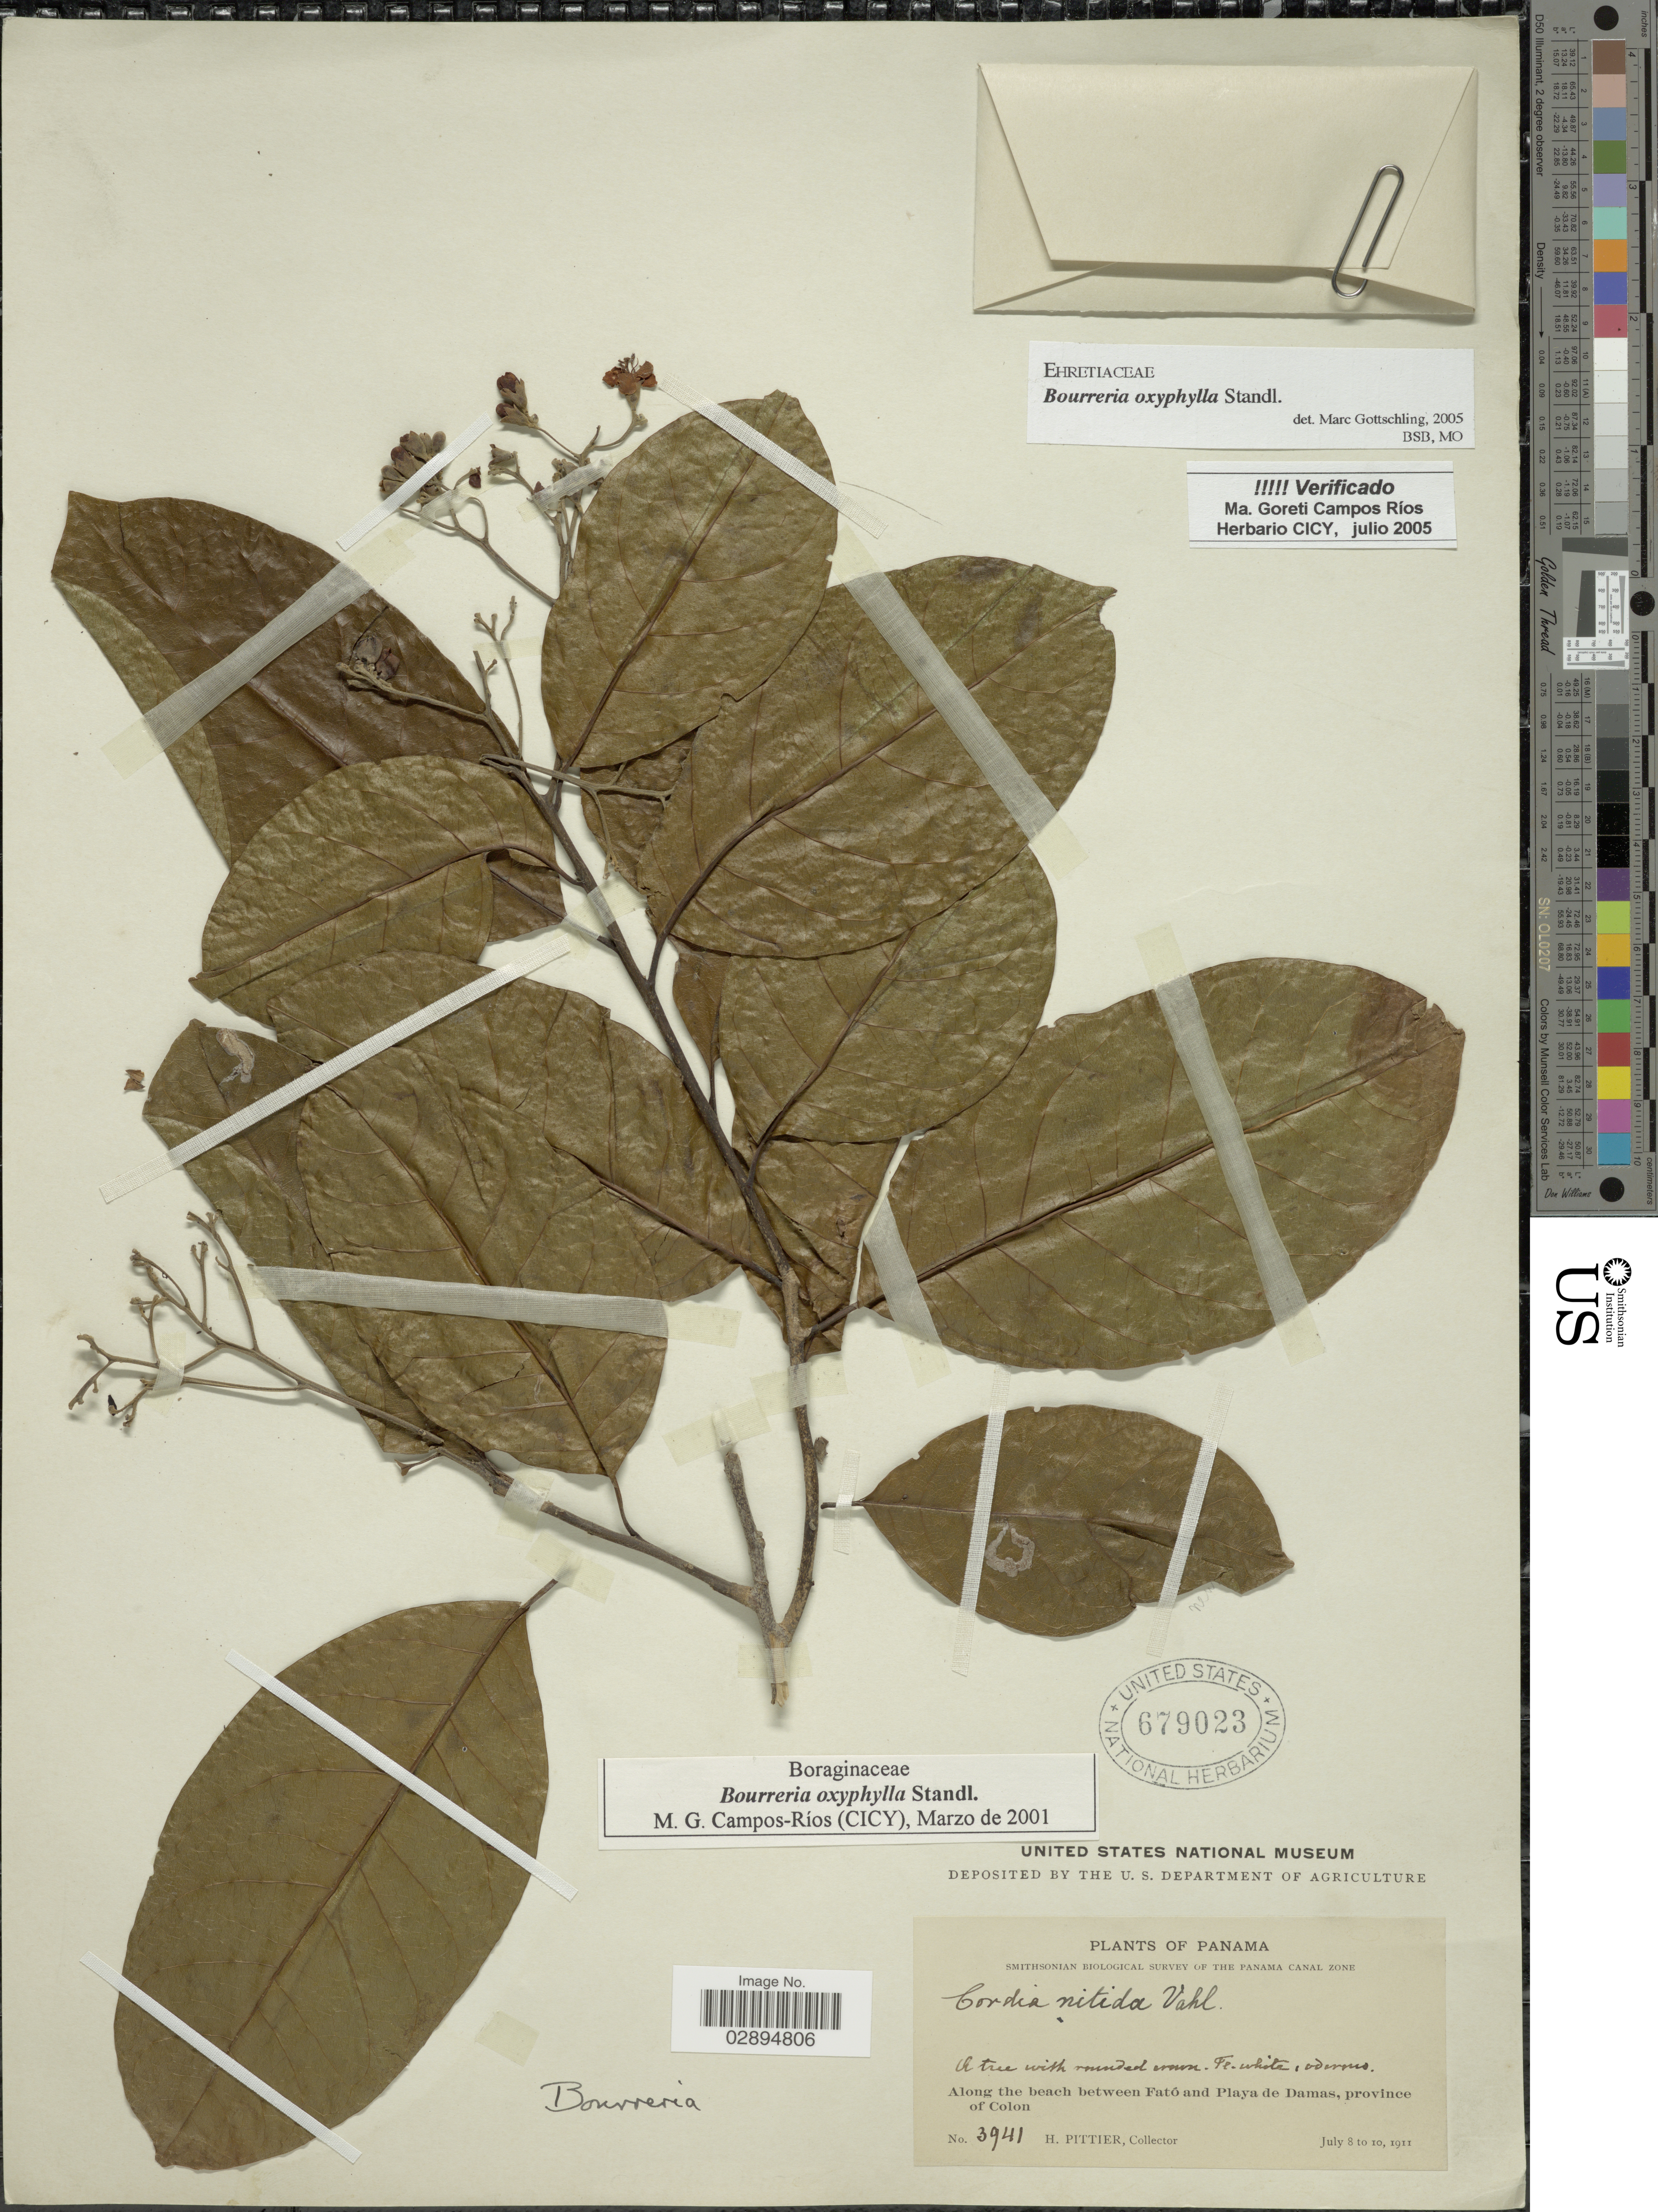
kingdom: Plantae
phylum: Tracheophyta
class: Magnoliopsida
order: Boraginales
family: Ehretiaceae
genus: Bourreria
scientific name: Bourreria oxyphylla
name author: Standl.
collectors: H. F. Pittier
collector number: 3941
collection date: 1911-07-08/1911-07-10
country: Panama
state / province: Colón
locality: Along the beach between Fató and Playa de Damas, province of Colon.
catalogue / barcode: US 679023